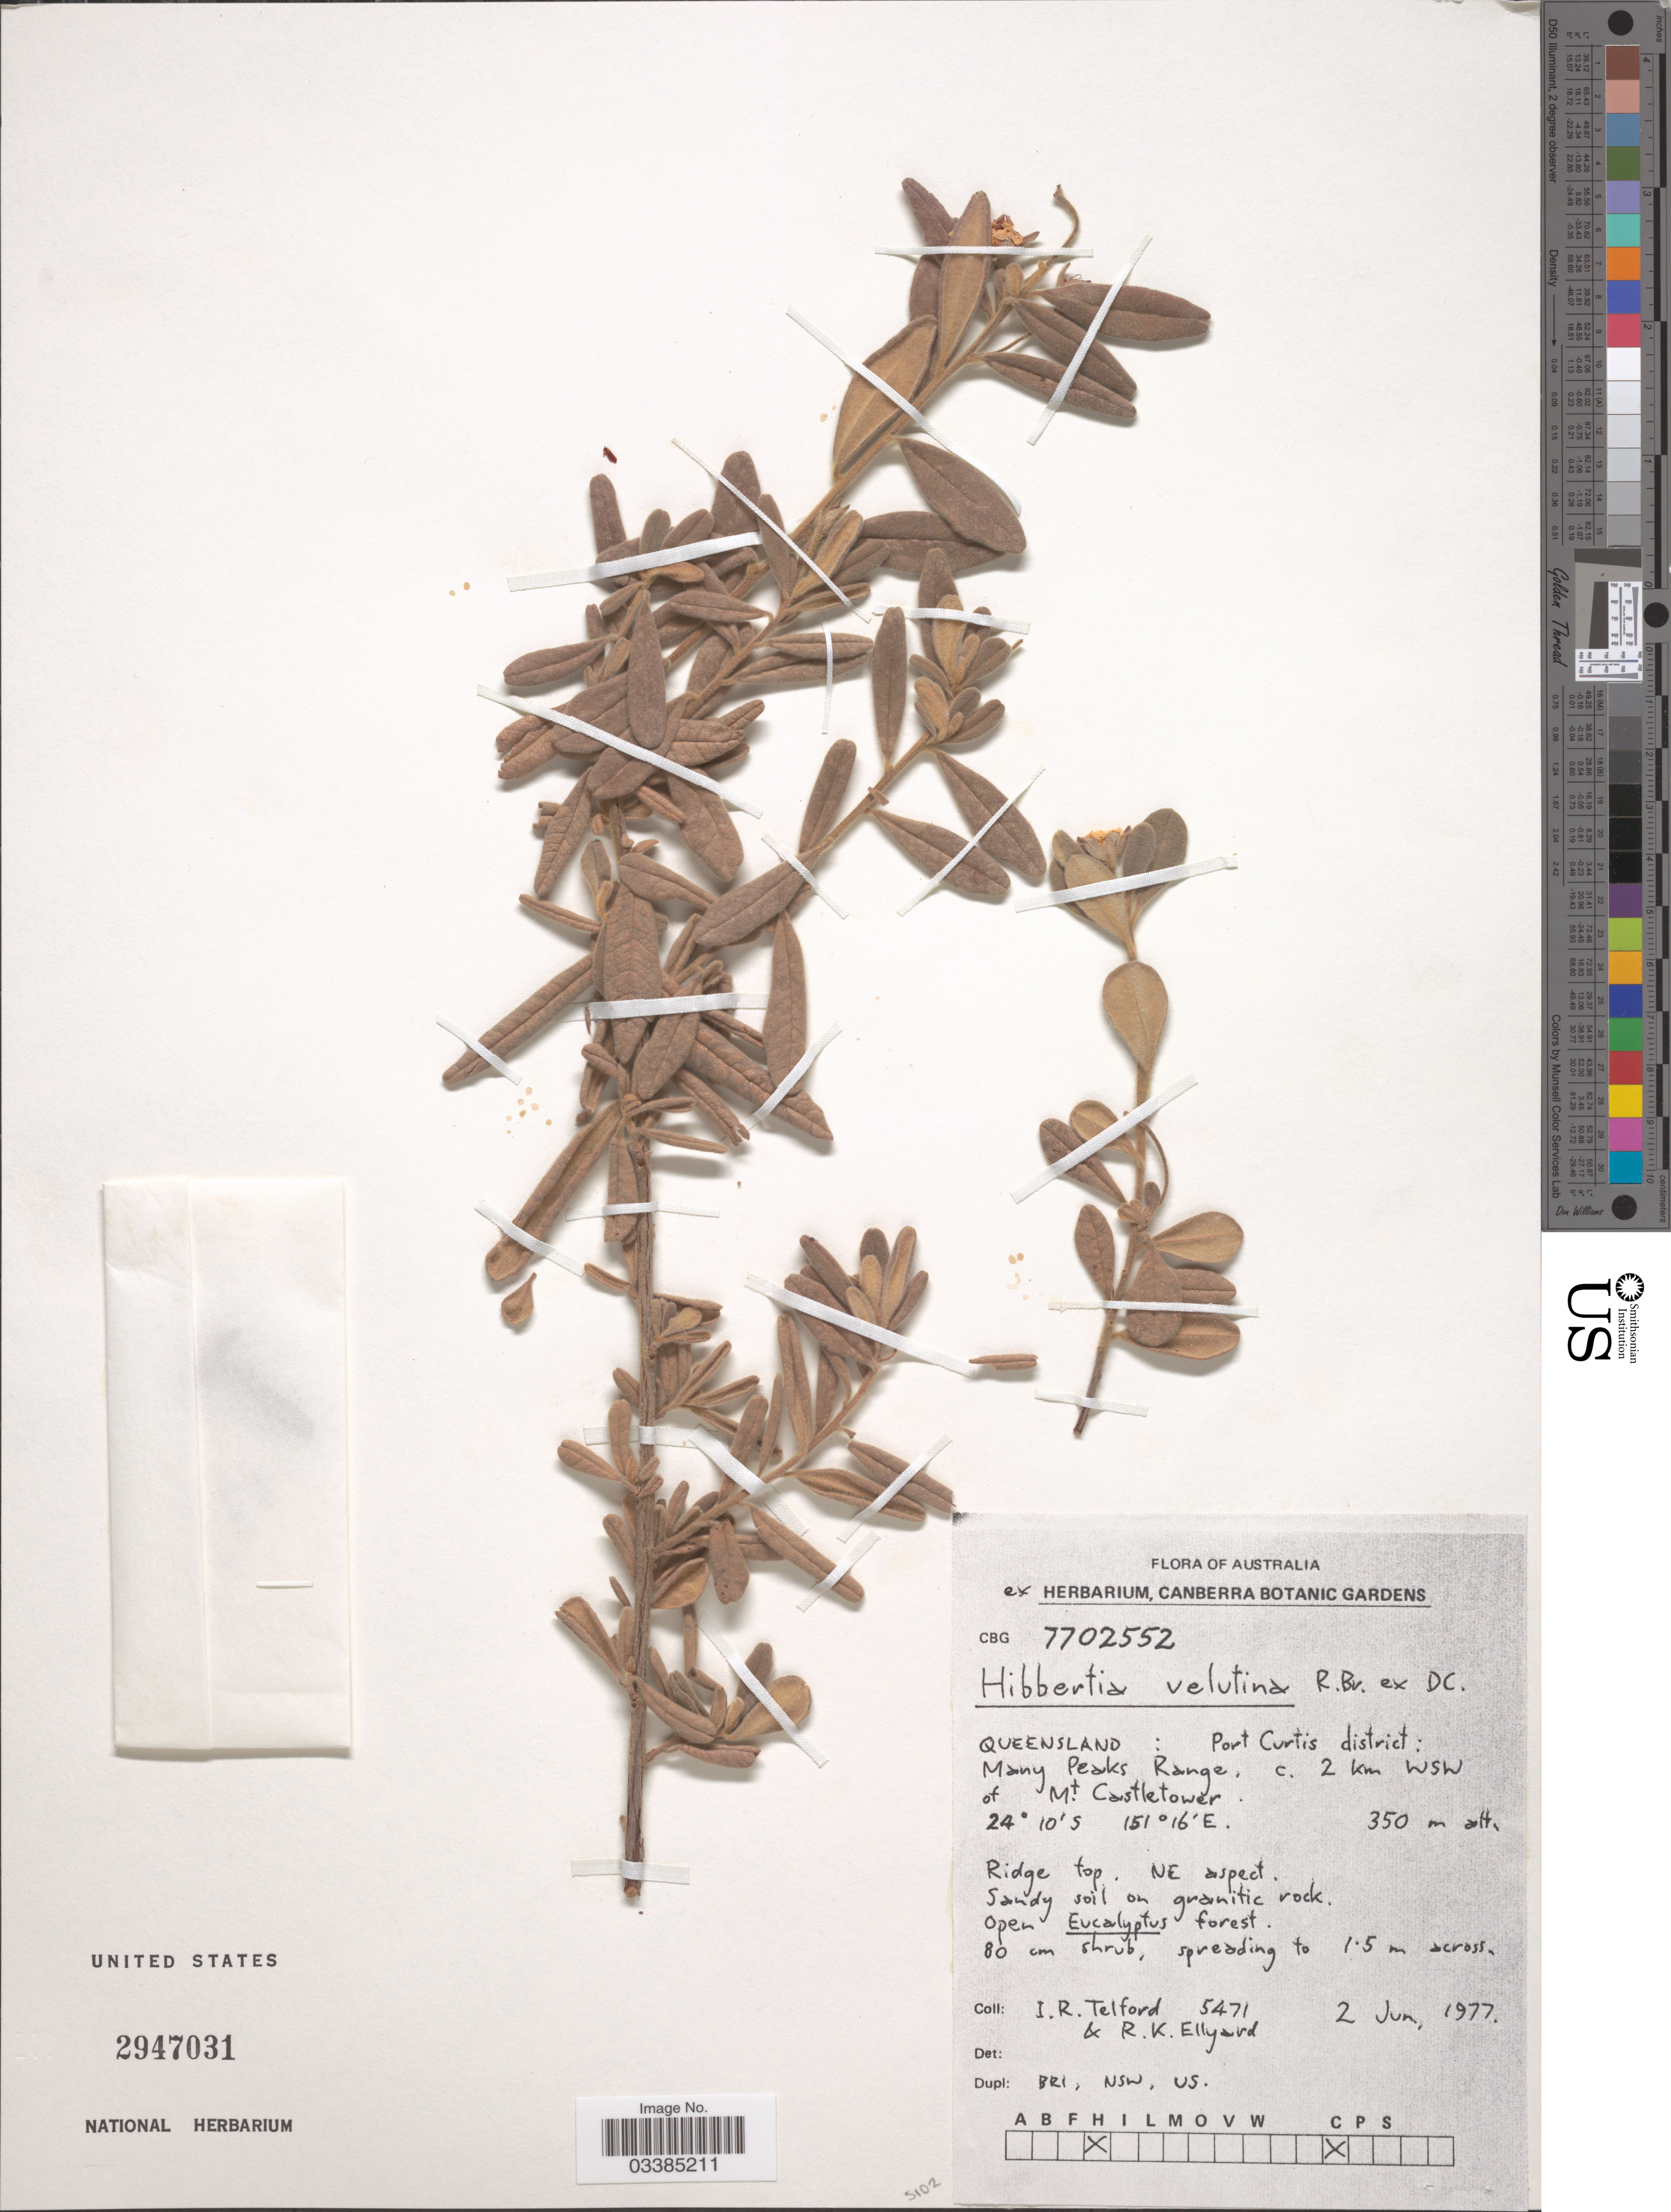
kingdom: Plantae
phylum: Tracheophyta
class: Magnoliopsida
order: Dilleniales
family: Dilleniaceae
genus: Hibbertia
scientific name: Hibbertia velutina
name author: R. Br. ex Benth.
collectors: I. R. Telford & R. Ellyard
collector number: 5471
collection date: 1977-06-02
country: Australia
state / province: Queensland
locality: Port Curtis district: Many Peaks Range, c. 2 km WSW of Mt. Castletower.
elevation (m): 350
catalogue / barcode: US 2947031